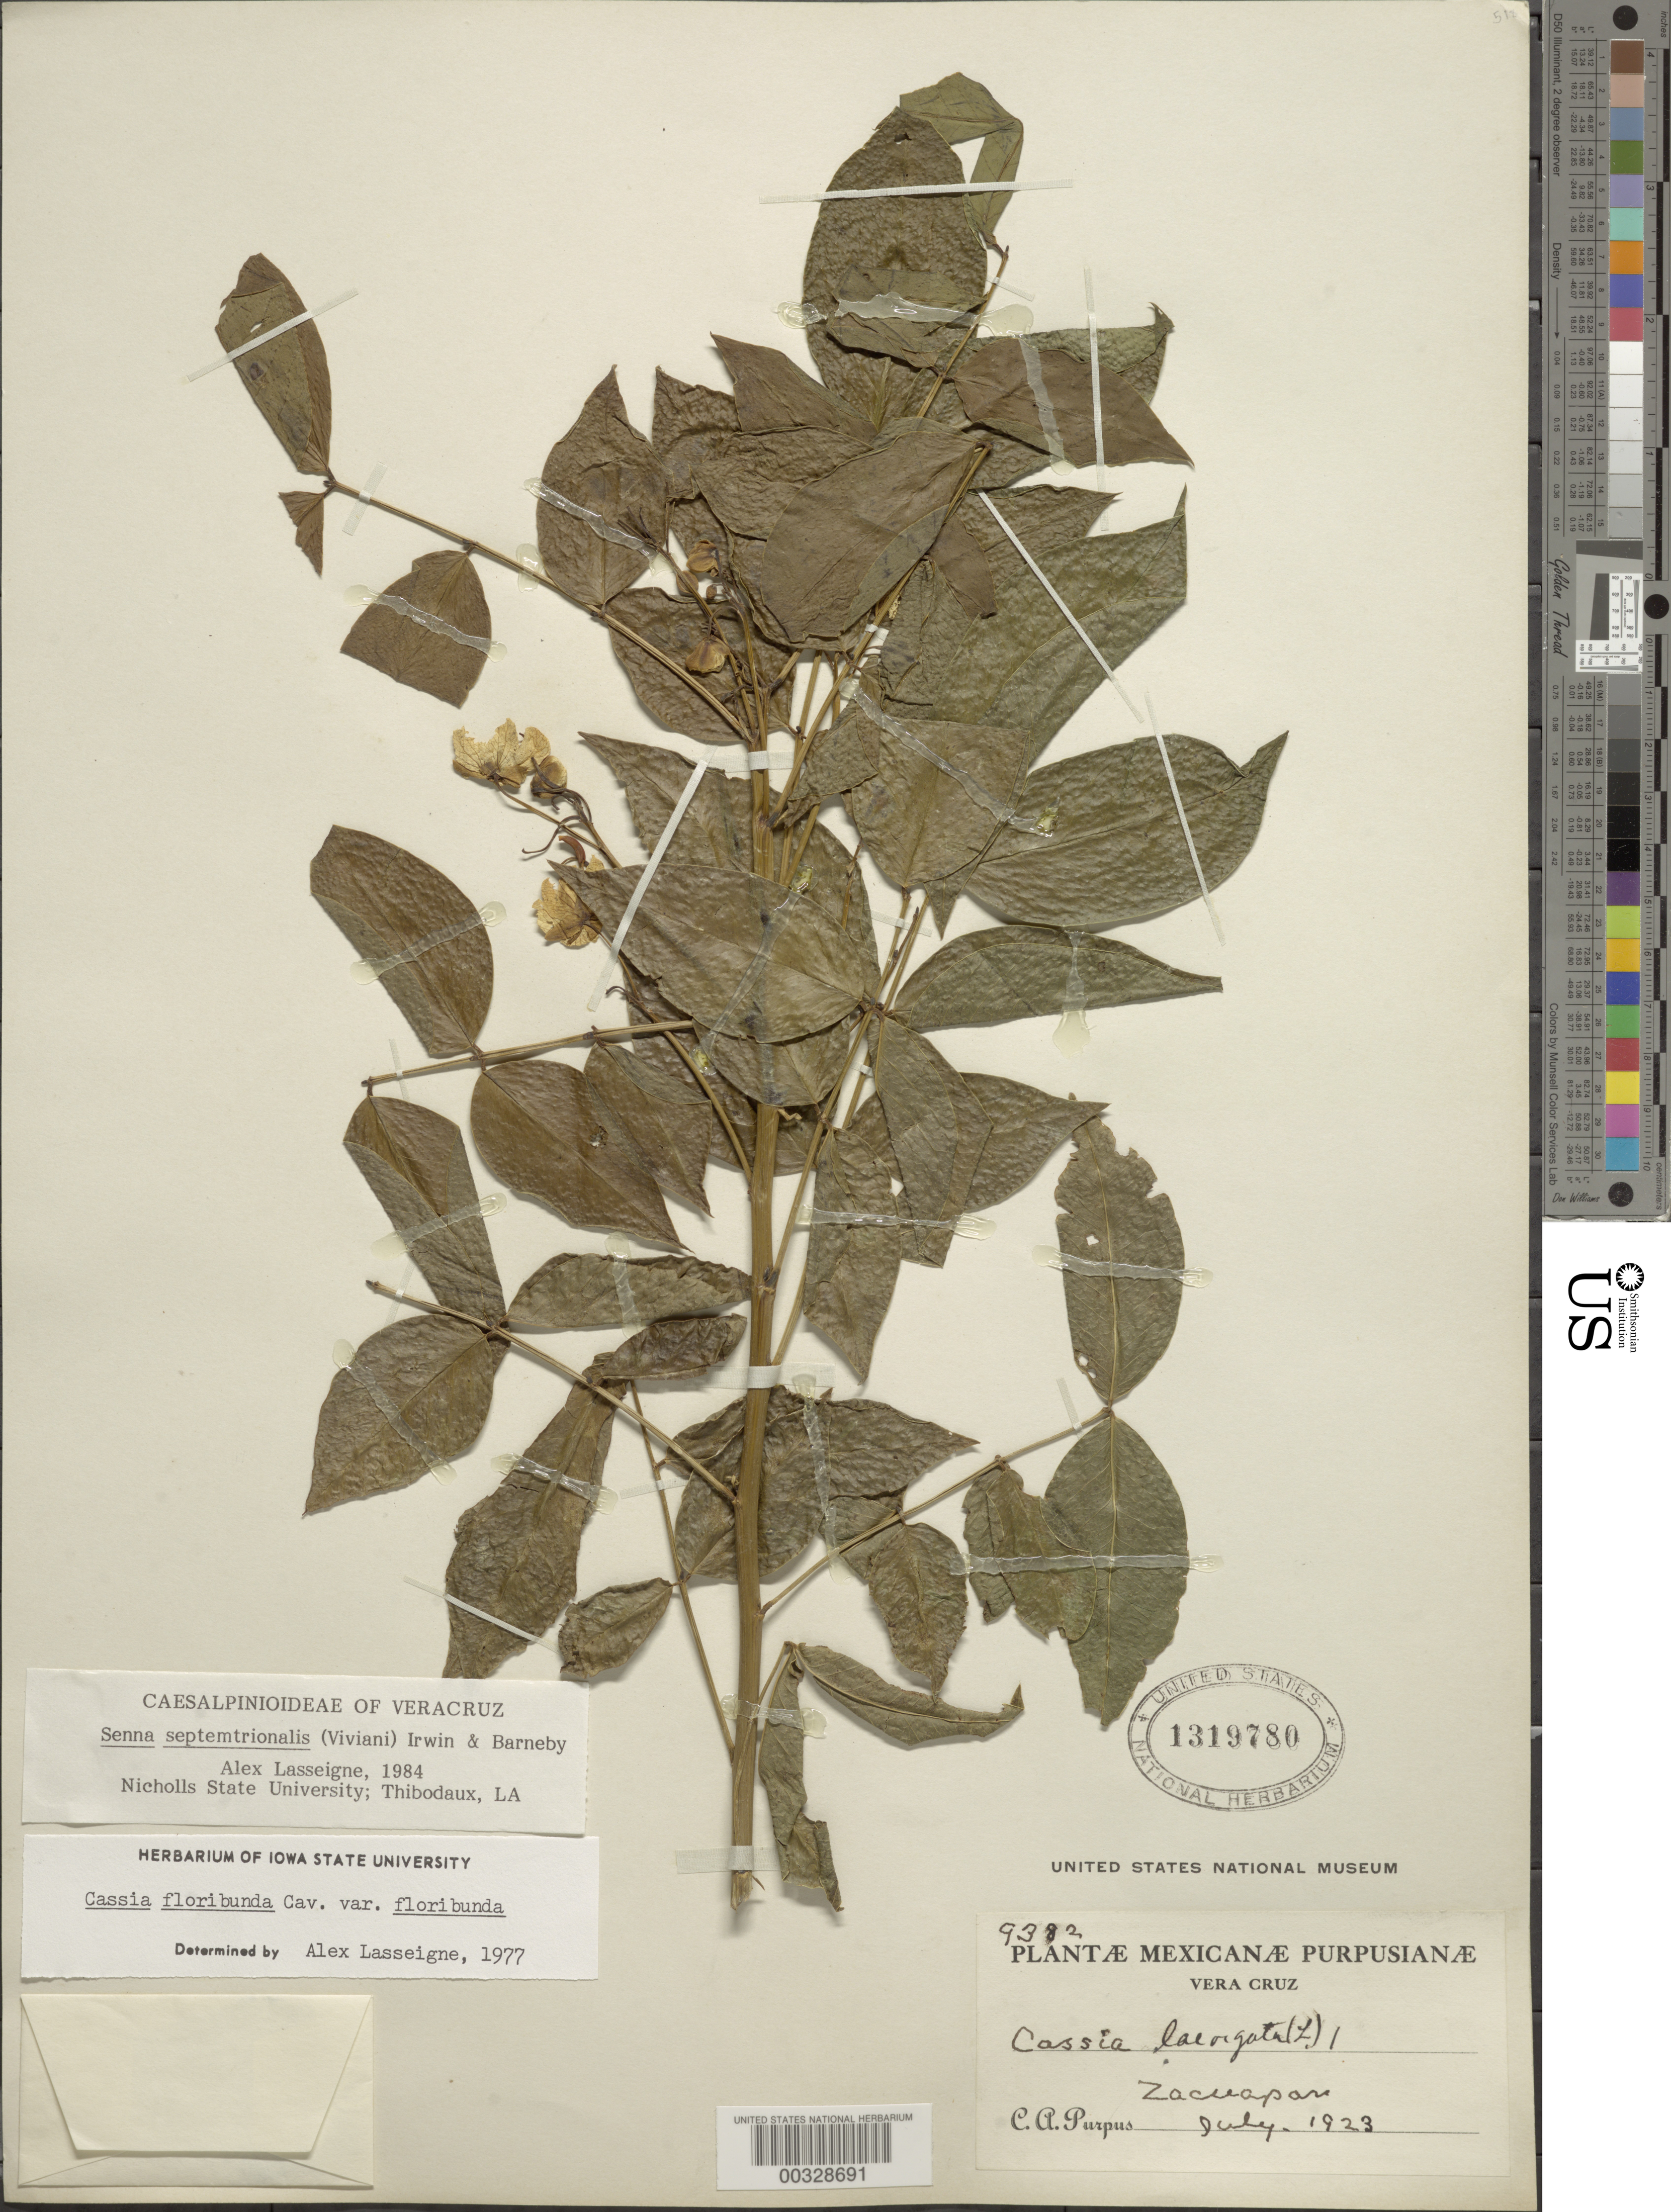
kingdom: Plantae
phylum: Tracheophyta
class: Magnoliopsida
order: Fabales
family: Fabaceae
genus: Senna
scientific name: Senna x floribunda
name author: (Cav.) H.S. Irwin & Barneby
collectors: C. A. Purpus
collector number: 9382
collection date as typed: Jul 1923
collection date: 1923-07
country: Mexico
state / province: Veracruz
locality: Zacuapan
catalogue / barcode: US 1319780